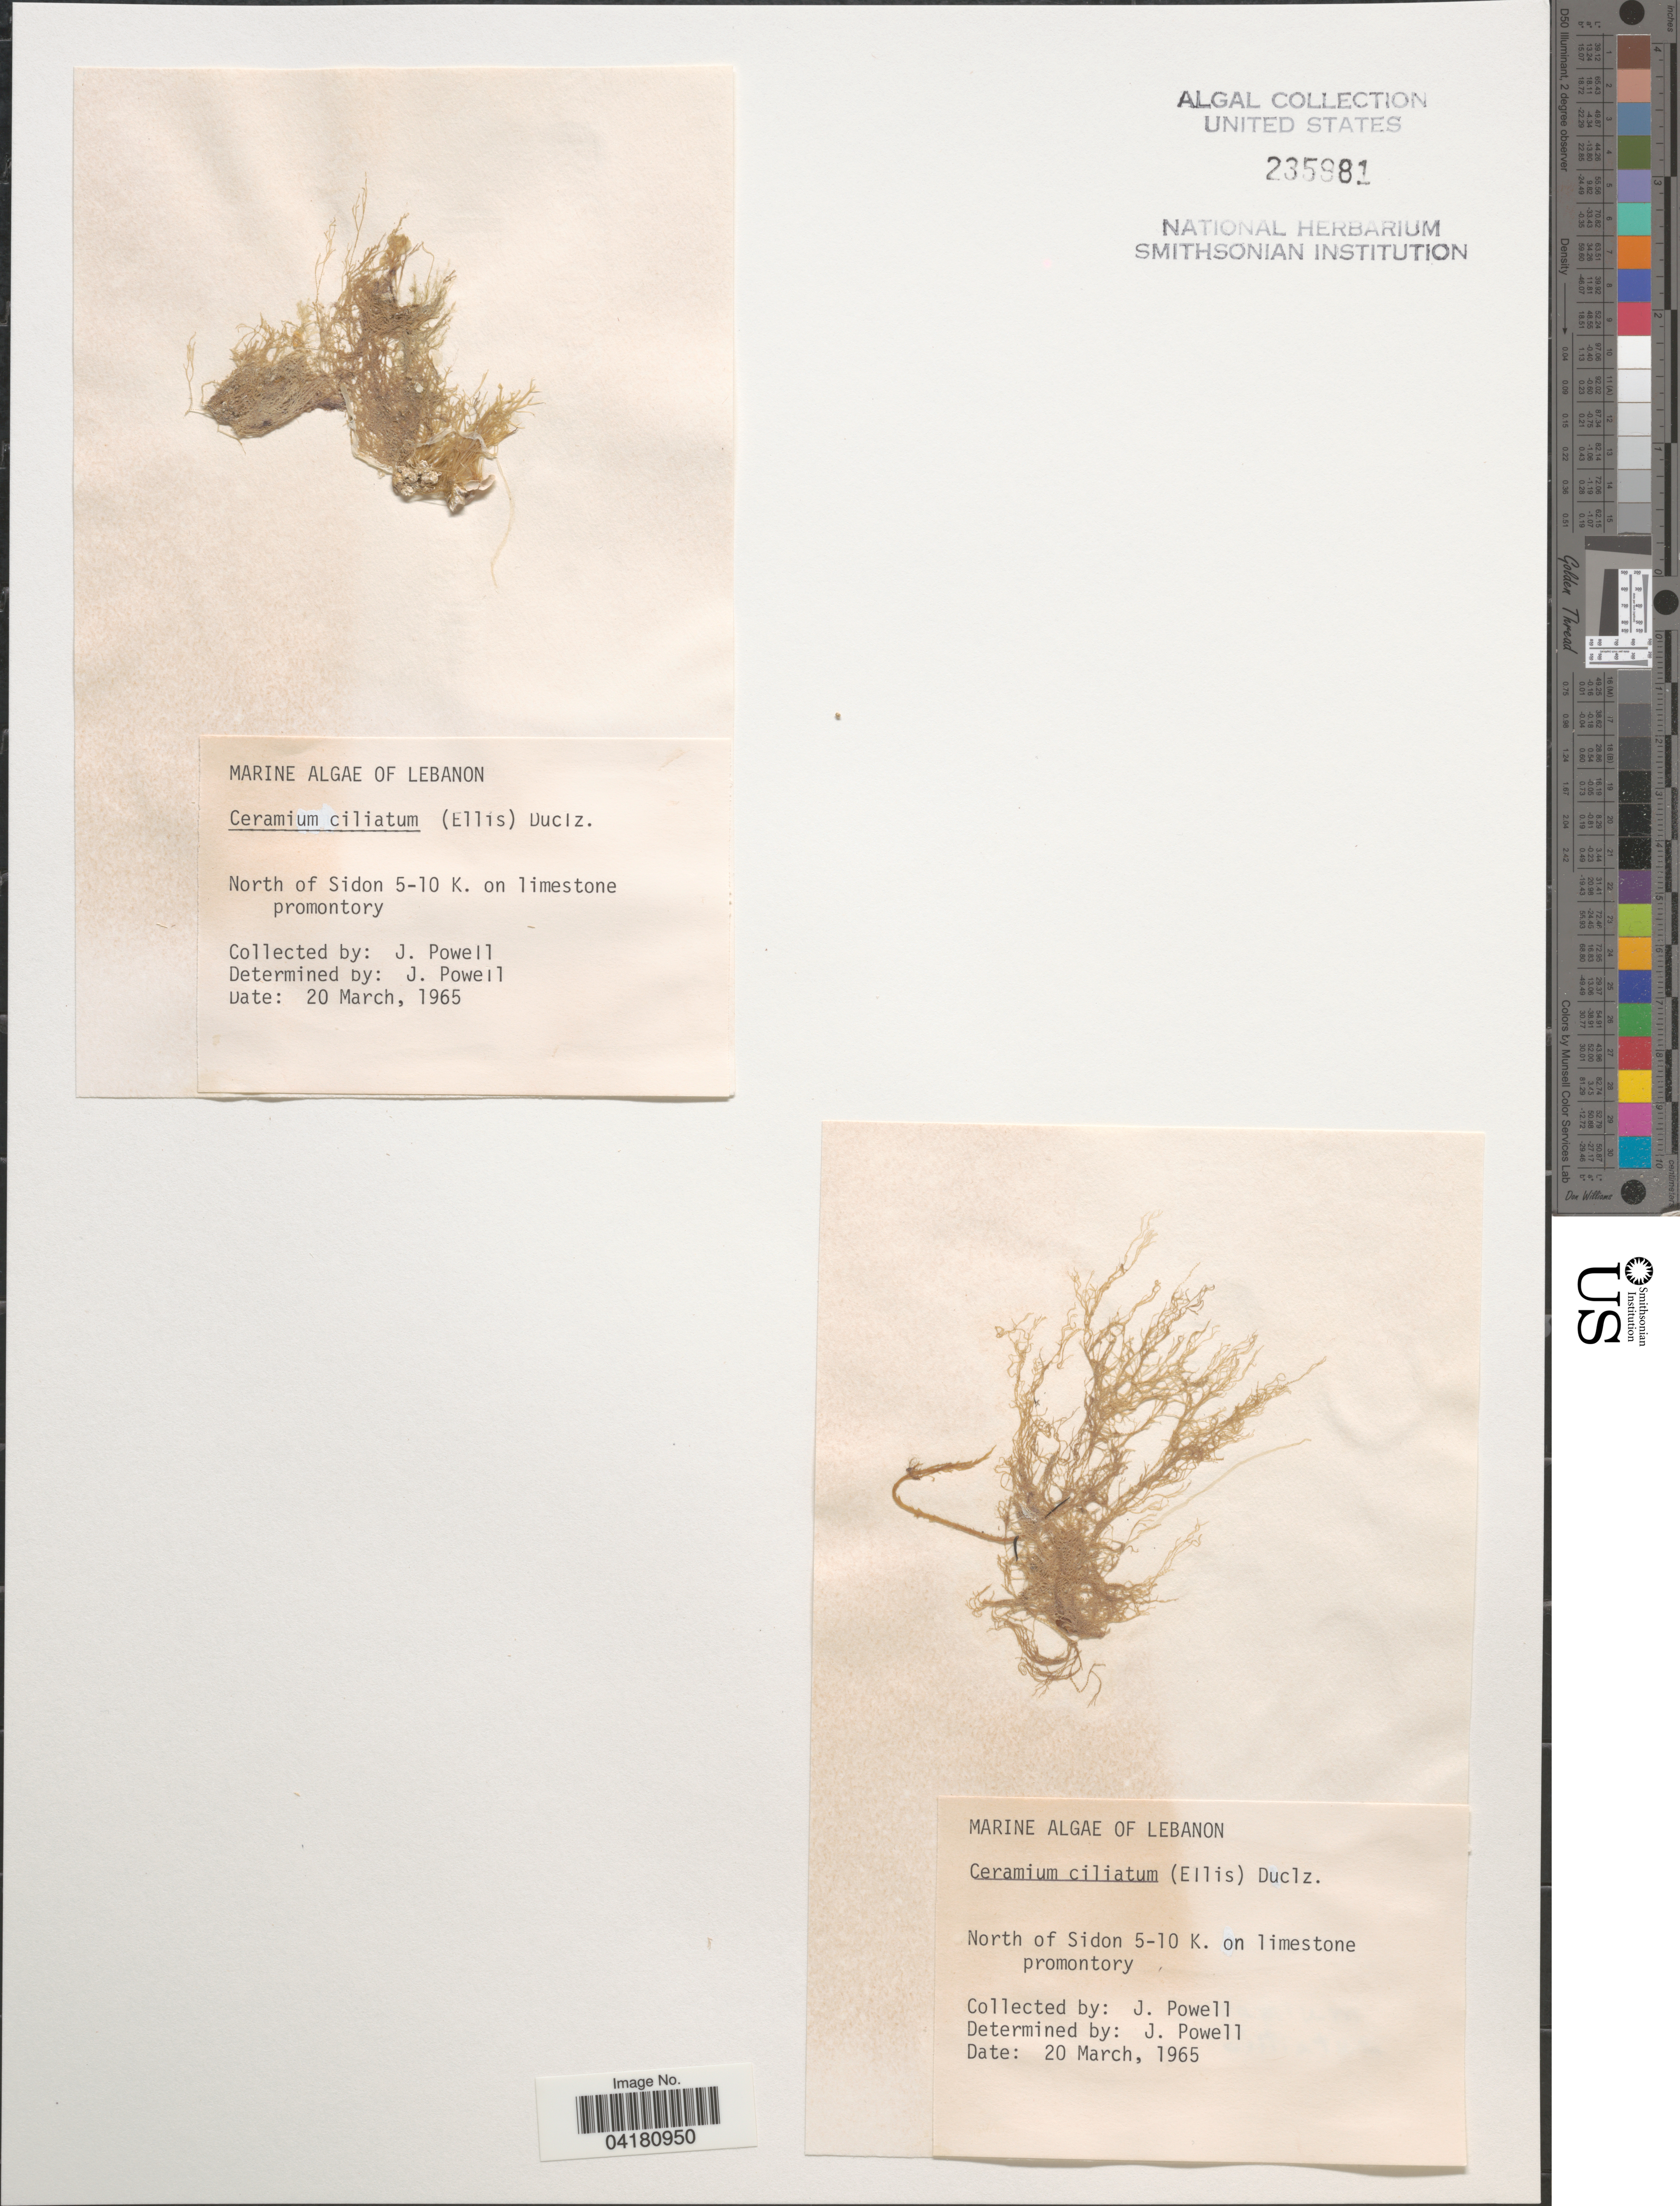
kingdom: Plantae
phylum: Rhodophyta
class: Florideophyceae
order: Ceramiales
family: Ceramiaceae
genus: Ceramium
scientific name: Ceramium ciliatum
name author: (J. Ellis) Ducluzeau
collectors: J. Powell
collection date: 1965-03-20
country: Lebanon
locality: North of Sidon 5-10 K. on limestone promontory.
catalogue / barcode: US 235981